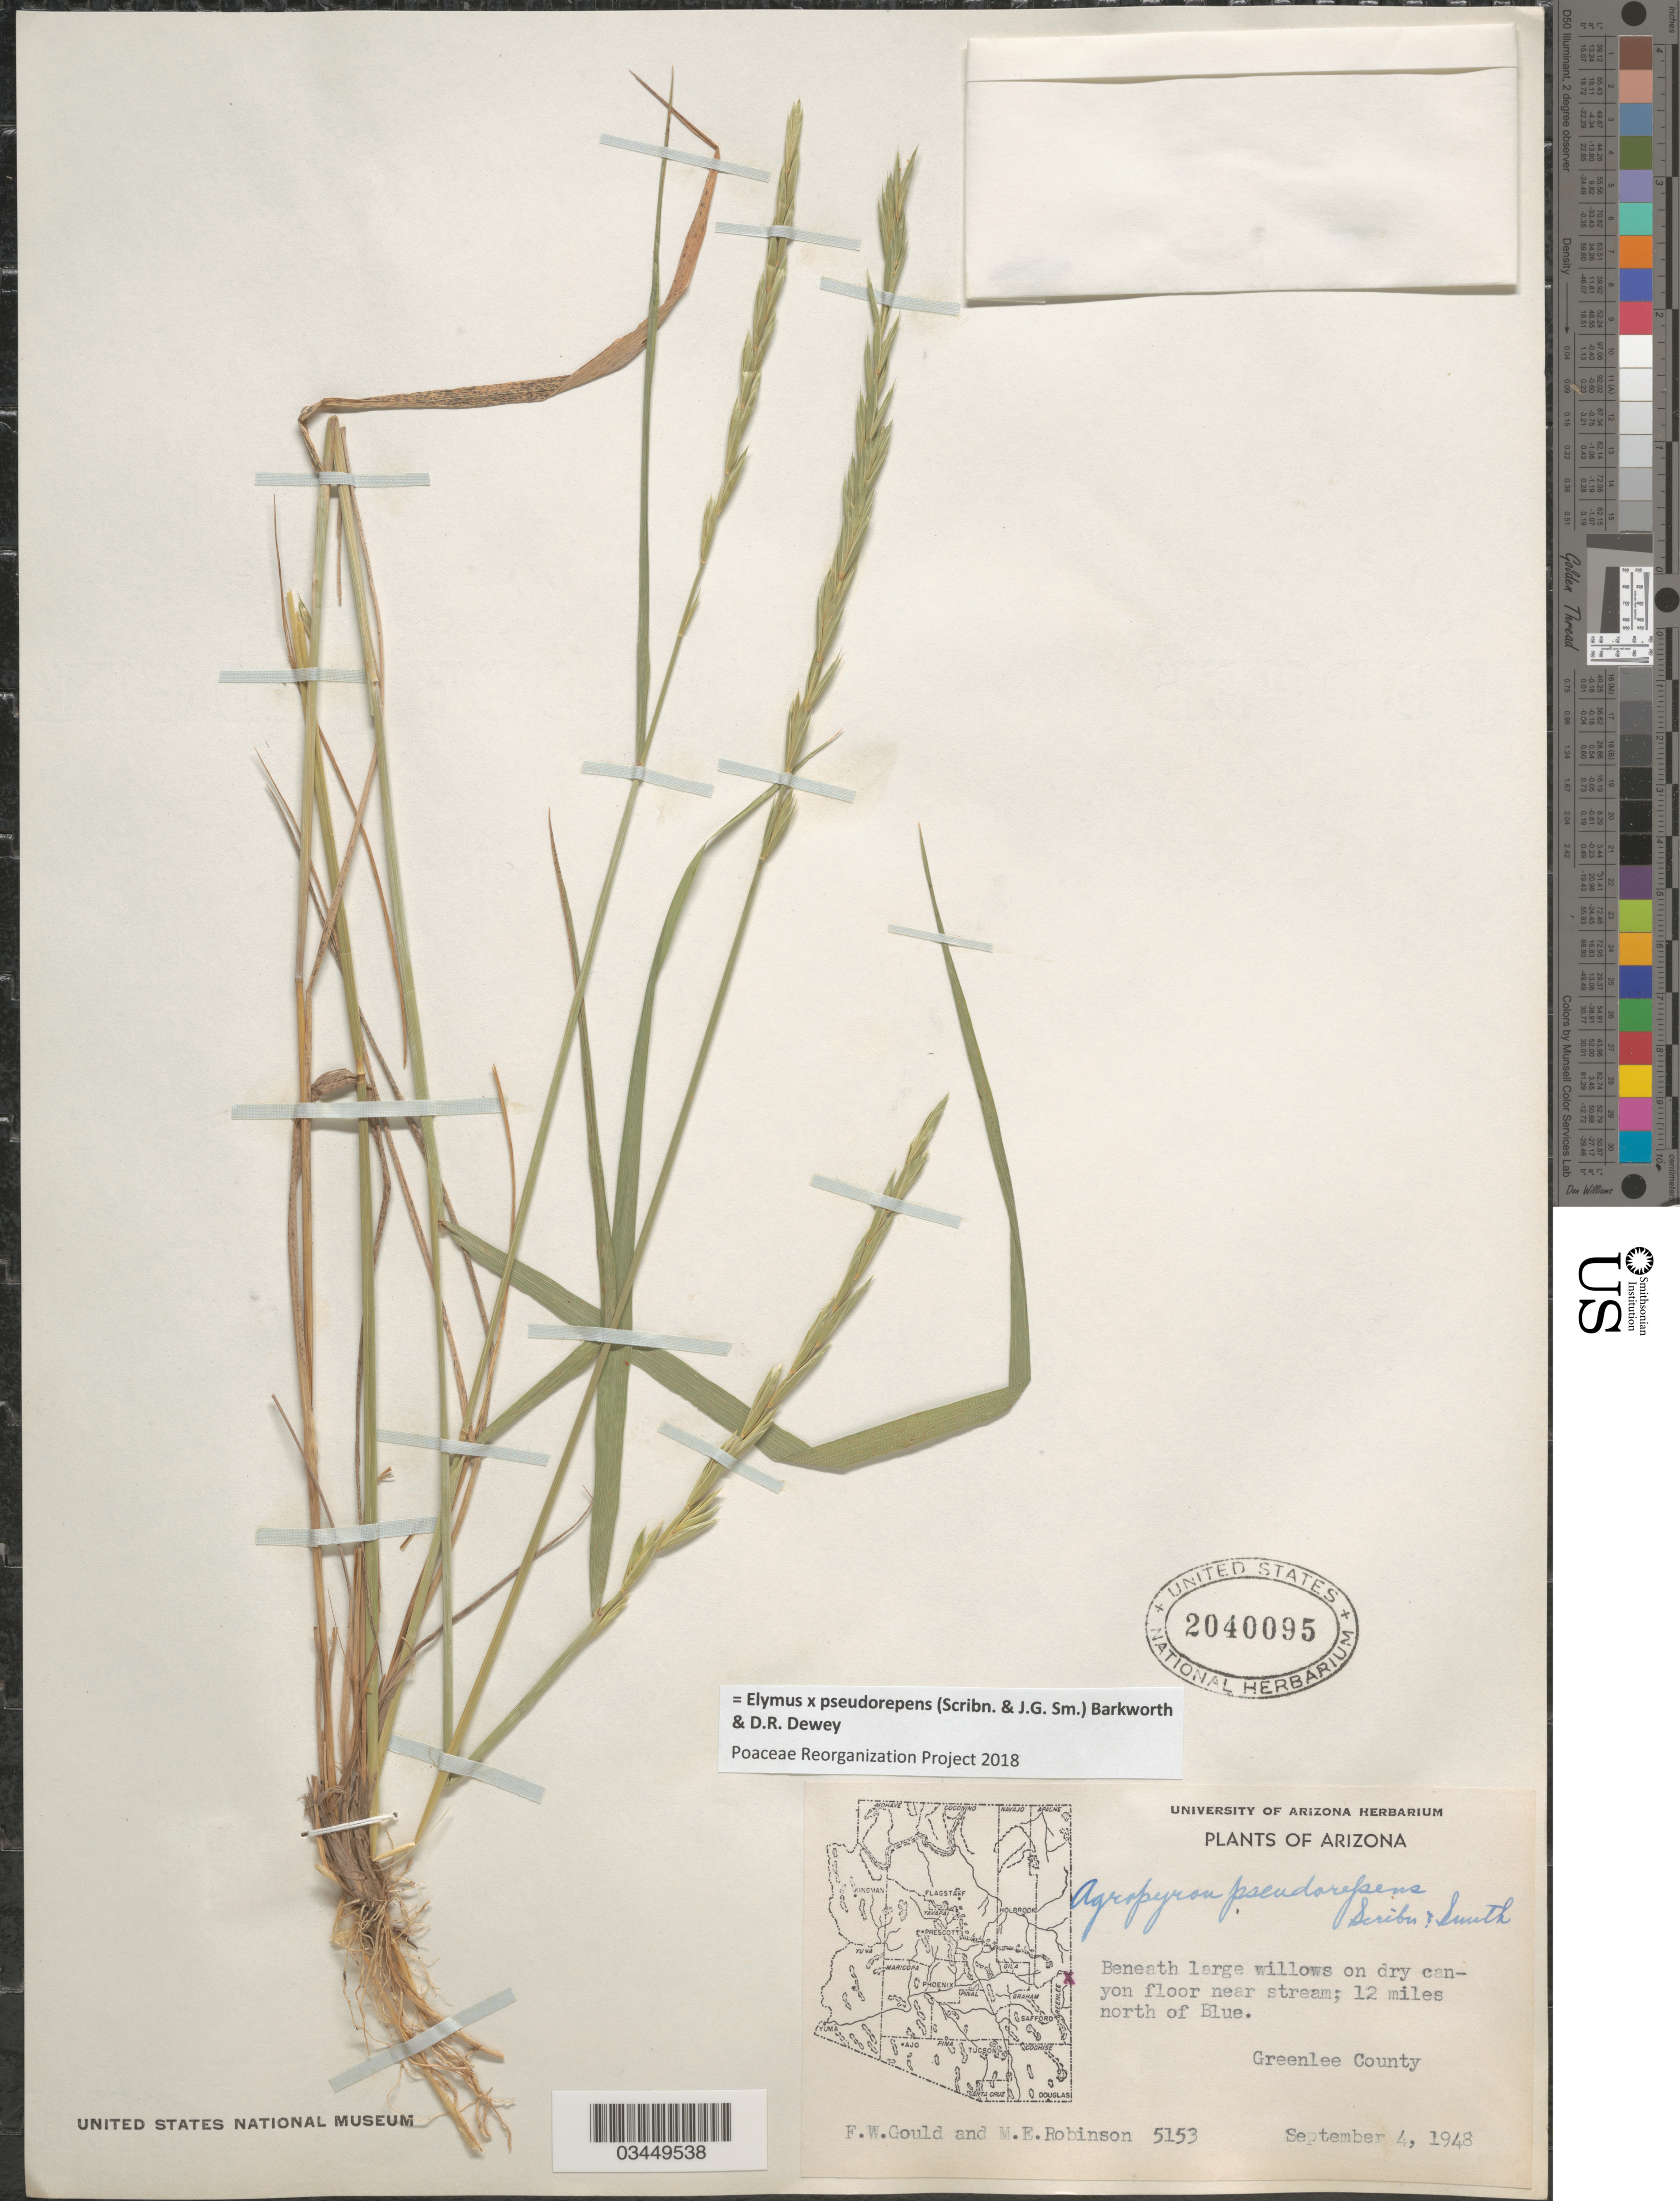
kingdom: Plantae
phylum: Tracheophyta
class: Liliopsida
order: Poales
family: Poaceae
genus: Elymus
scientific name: Elymus x pseudorepens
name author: (Scribn. & J.G. Sm.) Barkworth & Dewey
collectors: F. W. Gould & M. E. Robinson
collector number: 5153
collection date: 1948-09-04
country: United States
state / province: Arizona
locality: Beneath large willows on dry canyon floor near stream; 12 miles north of Blue. Greenlee County.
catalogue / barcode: US 2040095